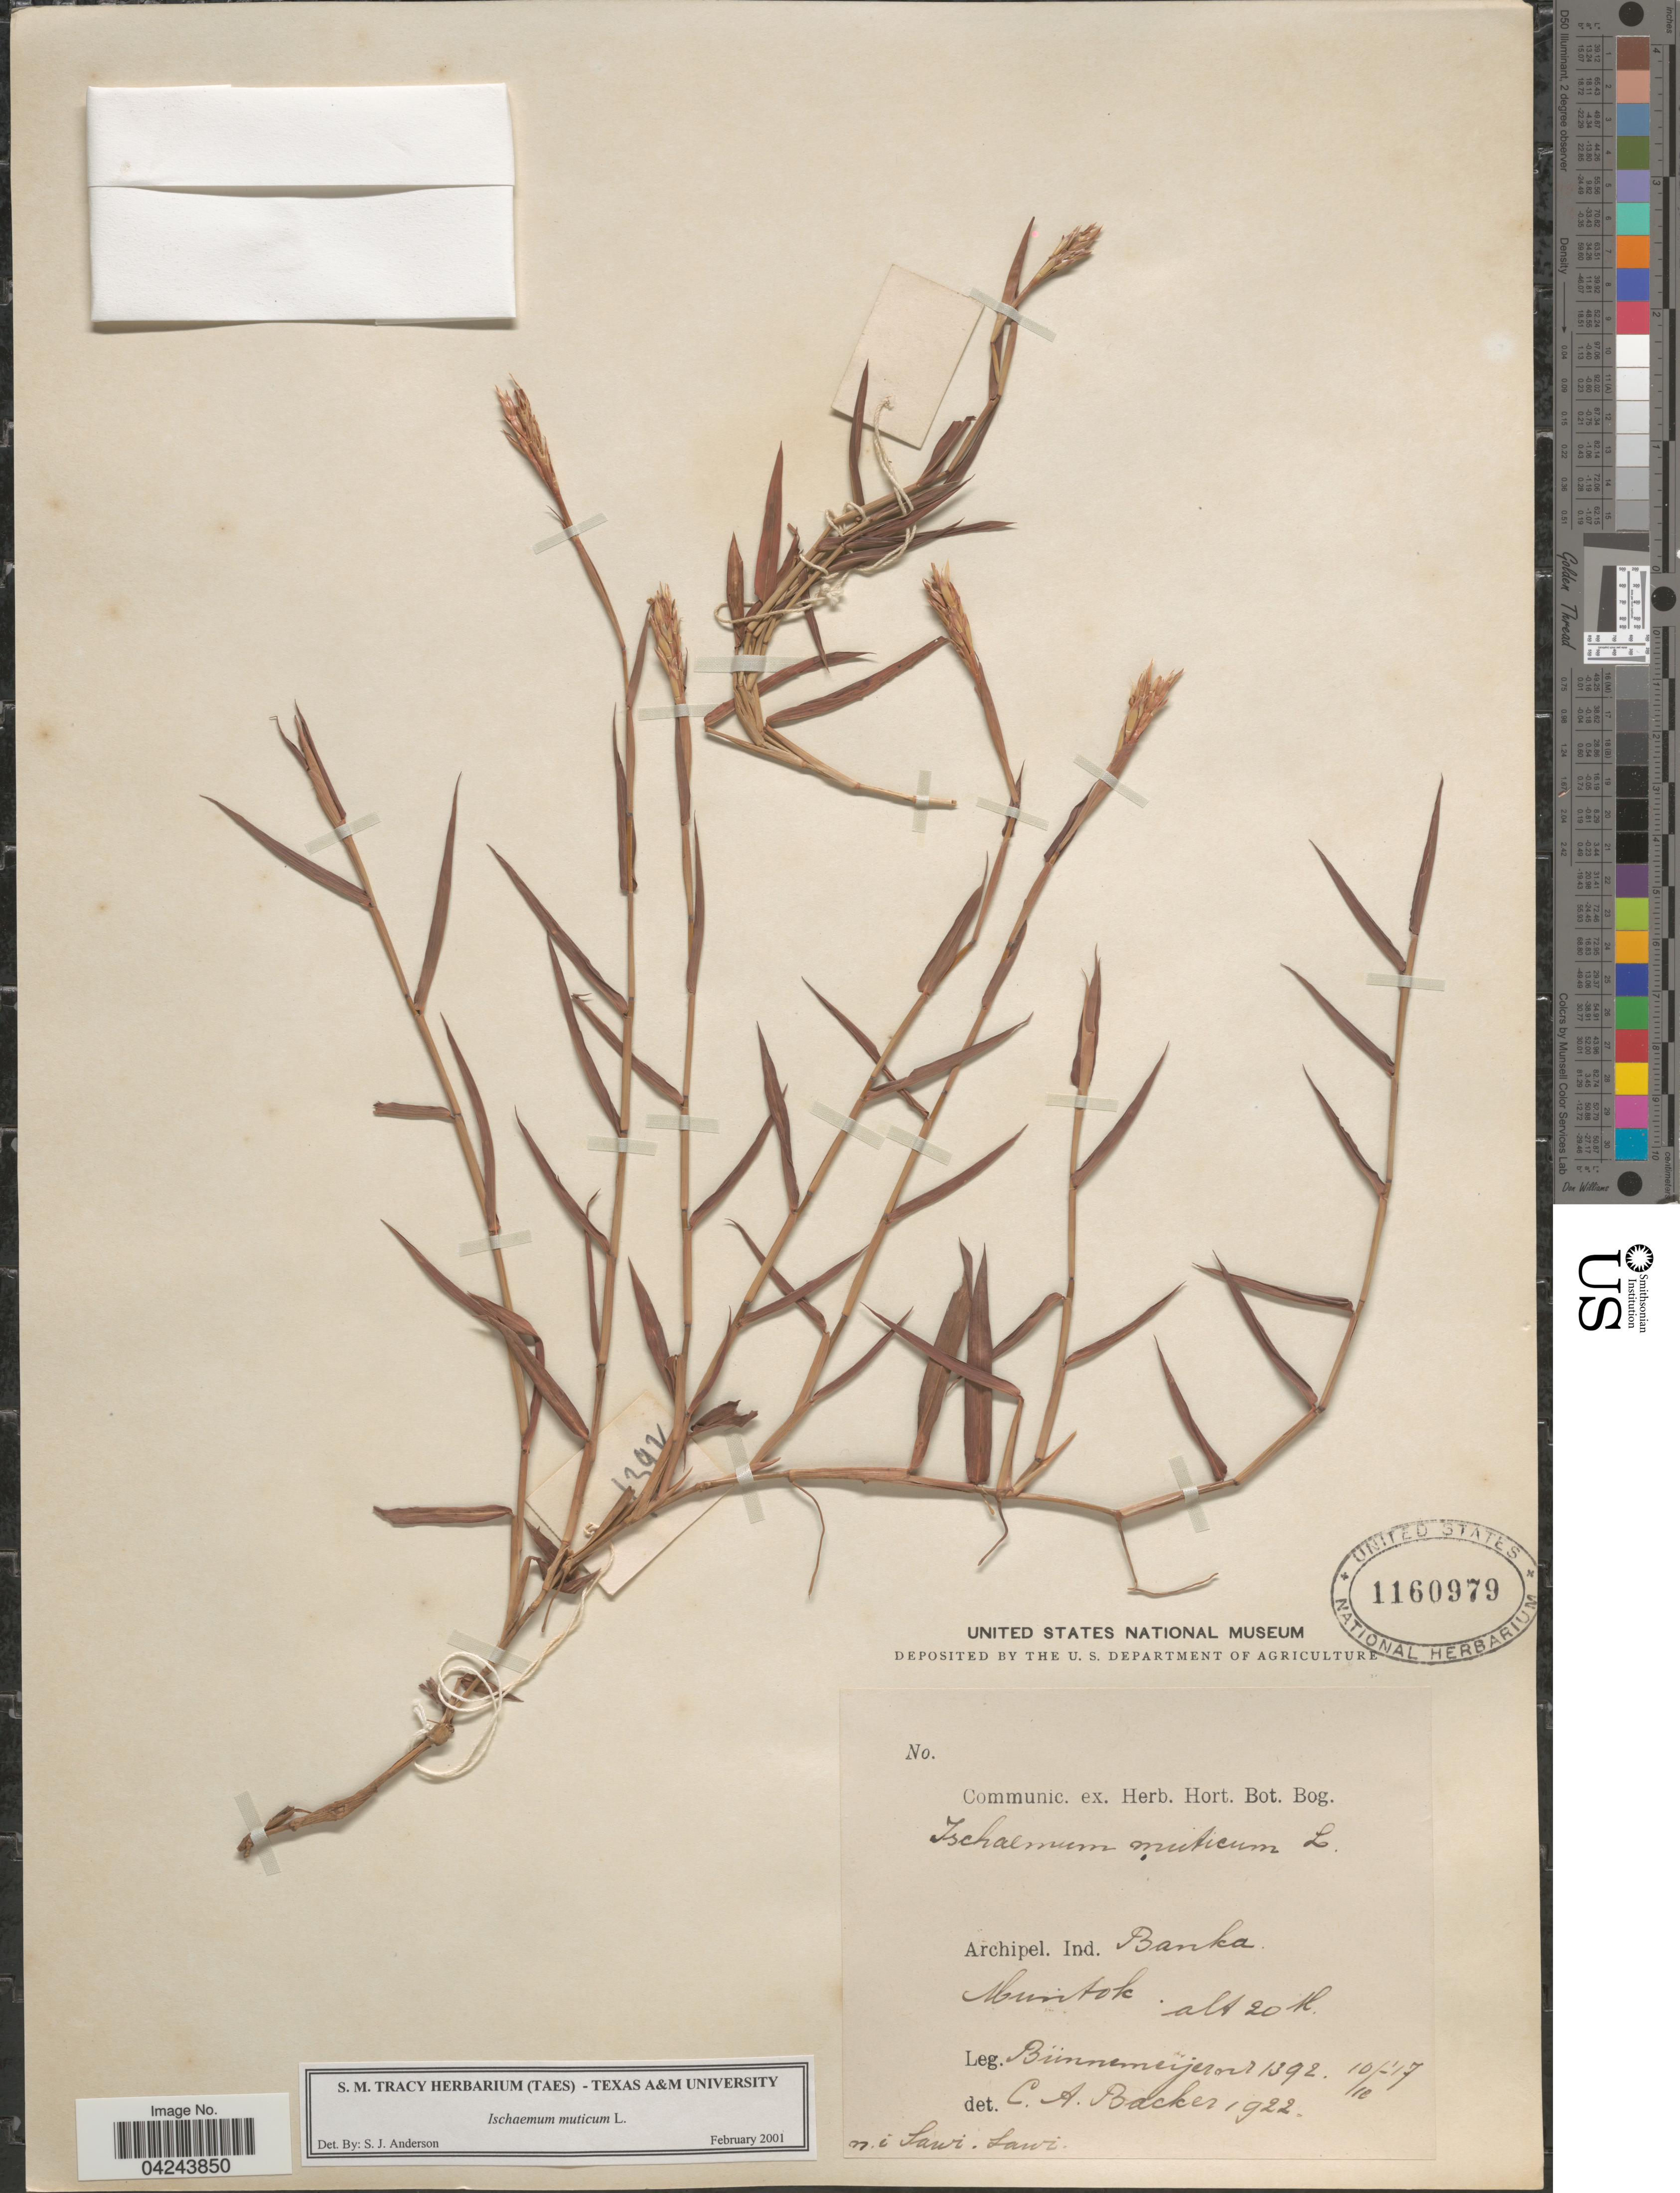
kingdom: Plantae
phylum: Tracheophyta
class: Liliopsida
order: Poales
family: Poaceae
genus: Ischaemum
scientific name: Ischaemum muticum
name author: L.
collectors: -. Bunnemeijer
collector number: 1392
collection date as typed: Transcribed d/m/y: 10/10/17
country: Indonesia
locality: Archipel. Ind. Banka. Muritok.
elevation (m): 20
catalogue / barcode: US 1160979